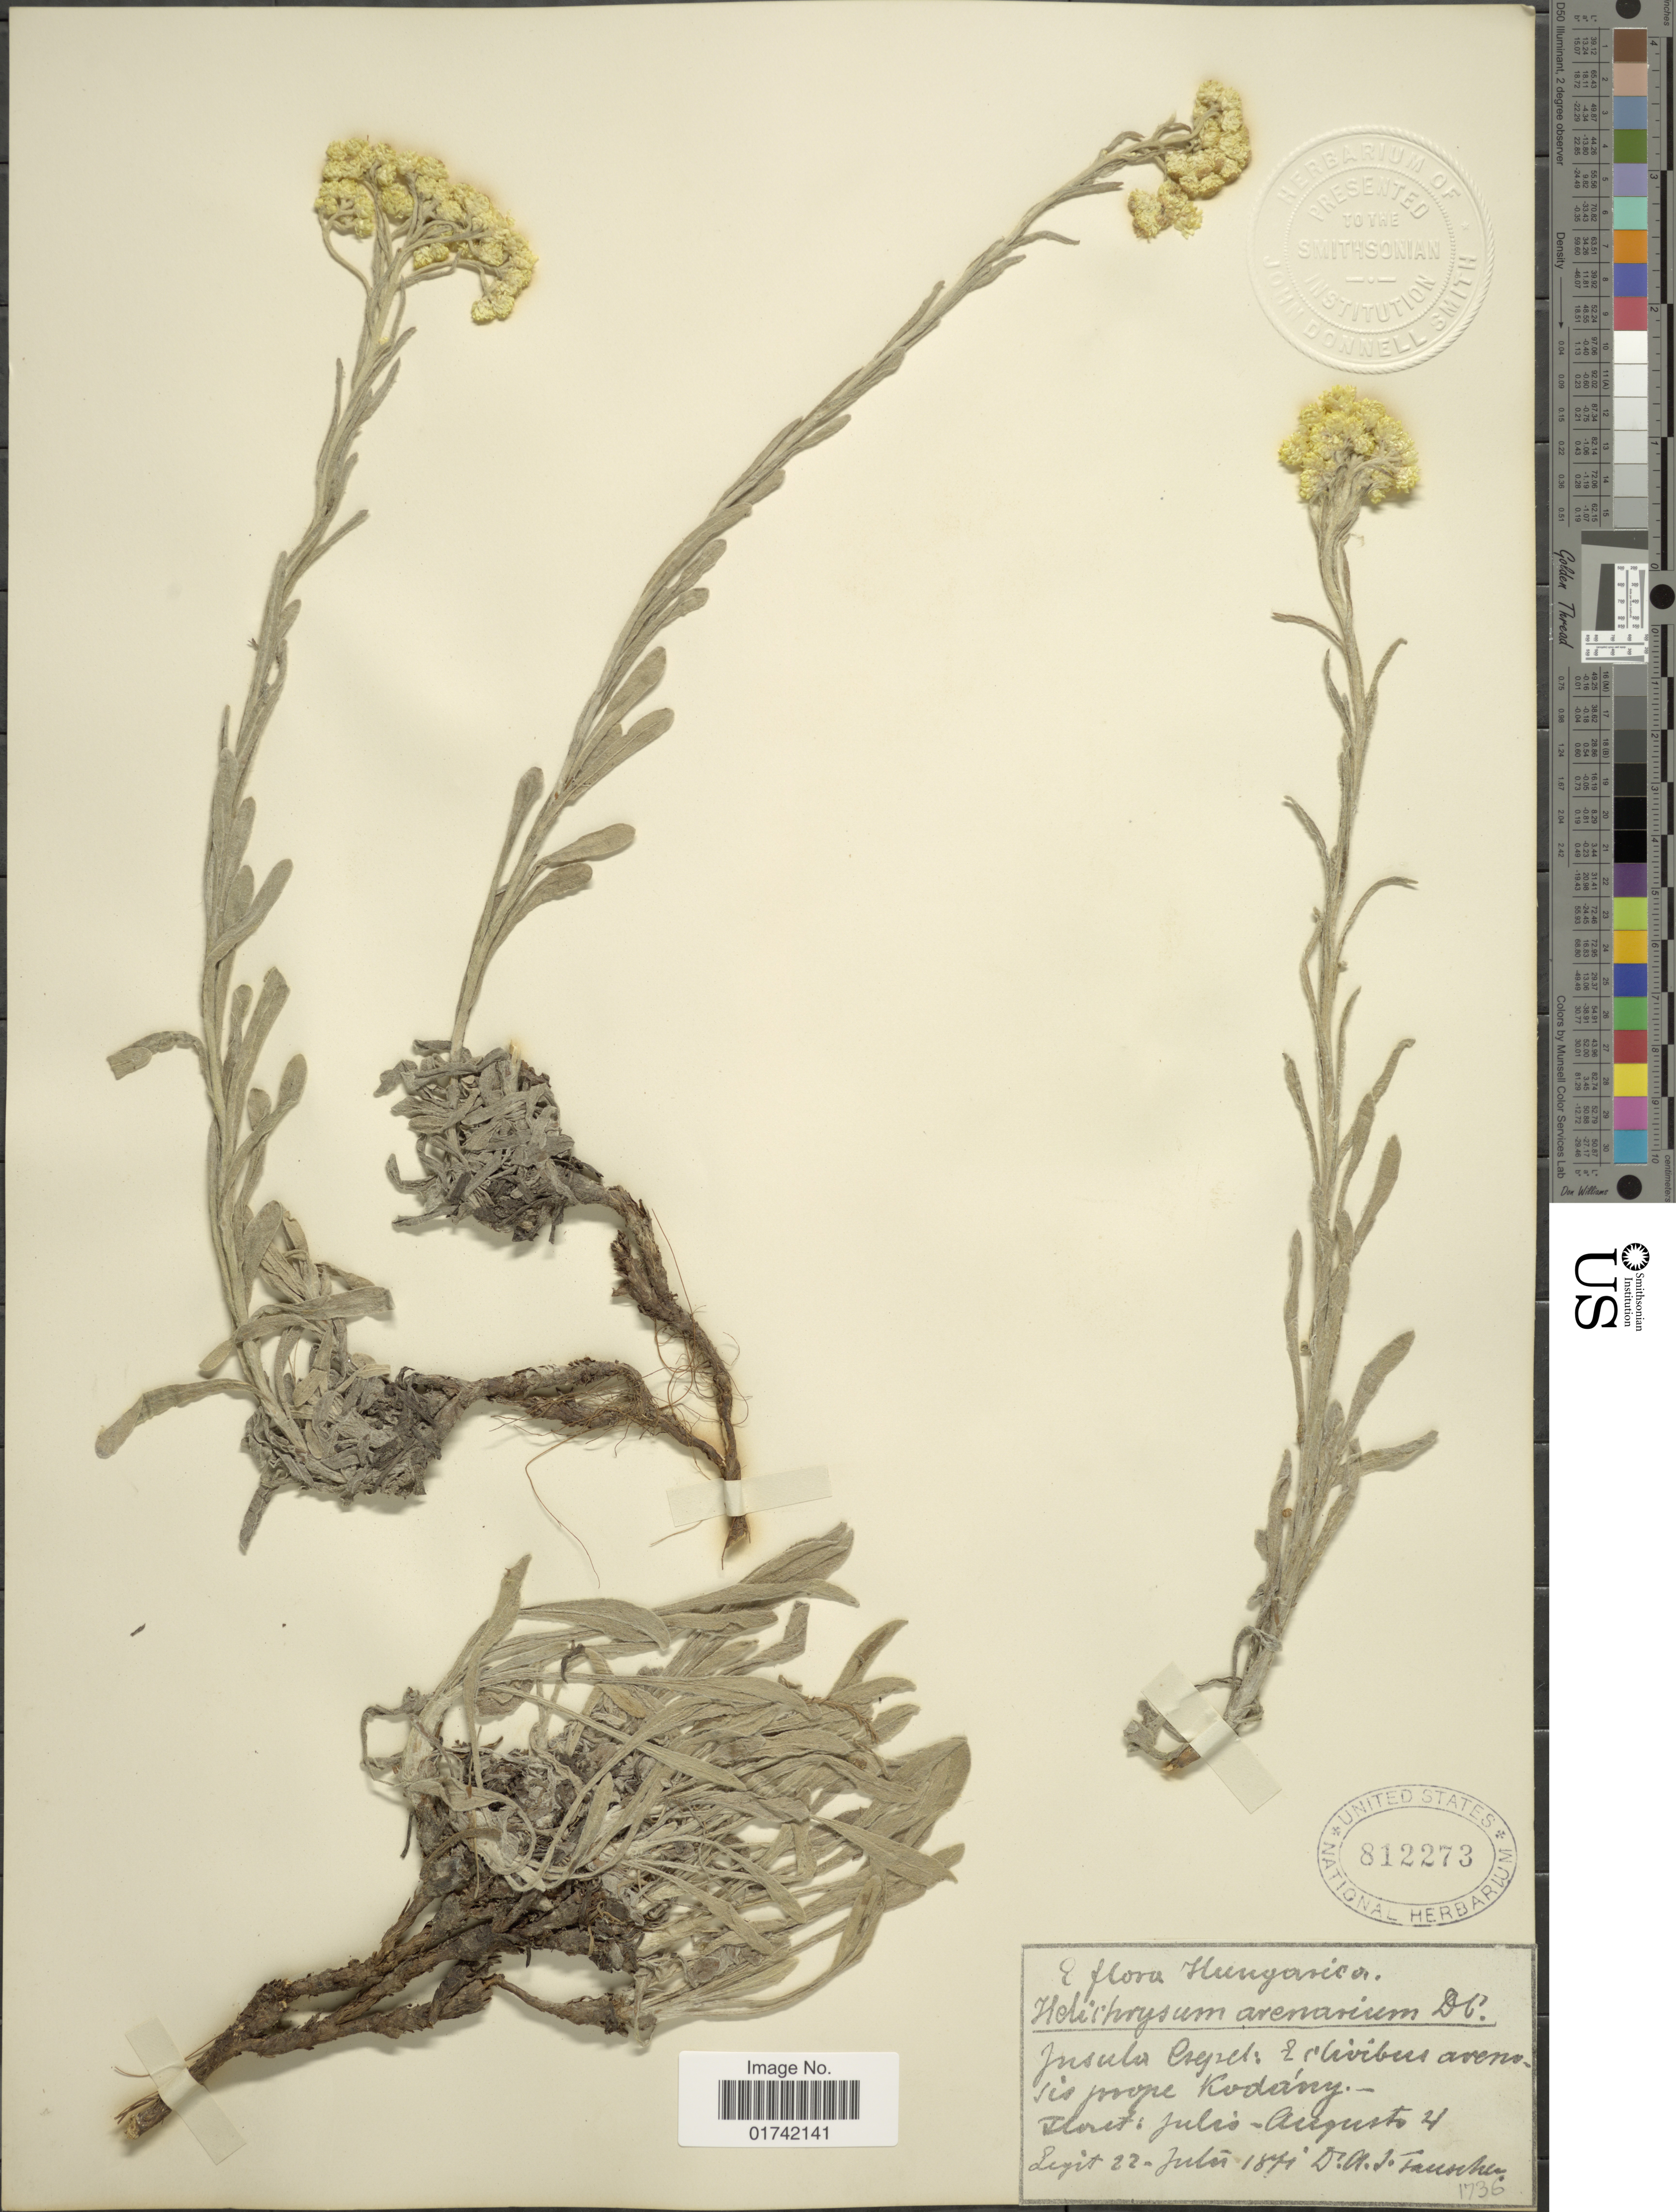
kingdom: Plantae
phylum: Tracheophyta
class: Magnoliopsida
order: Asterales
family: Asteraceae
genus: Helichrysum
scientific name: Helichrysum arenarium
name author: (L.) Moench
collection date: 1871-07-22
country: Hungary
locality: Is prope Kudany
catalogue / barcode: US 812273